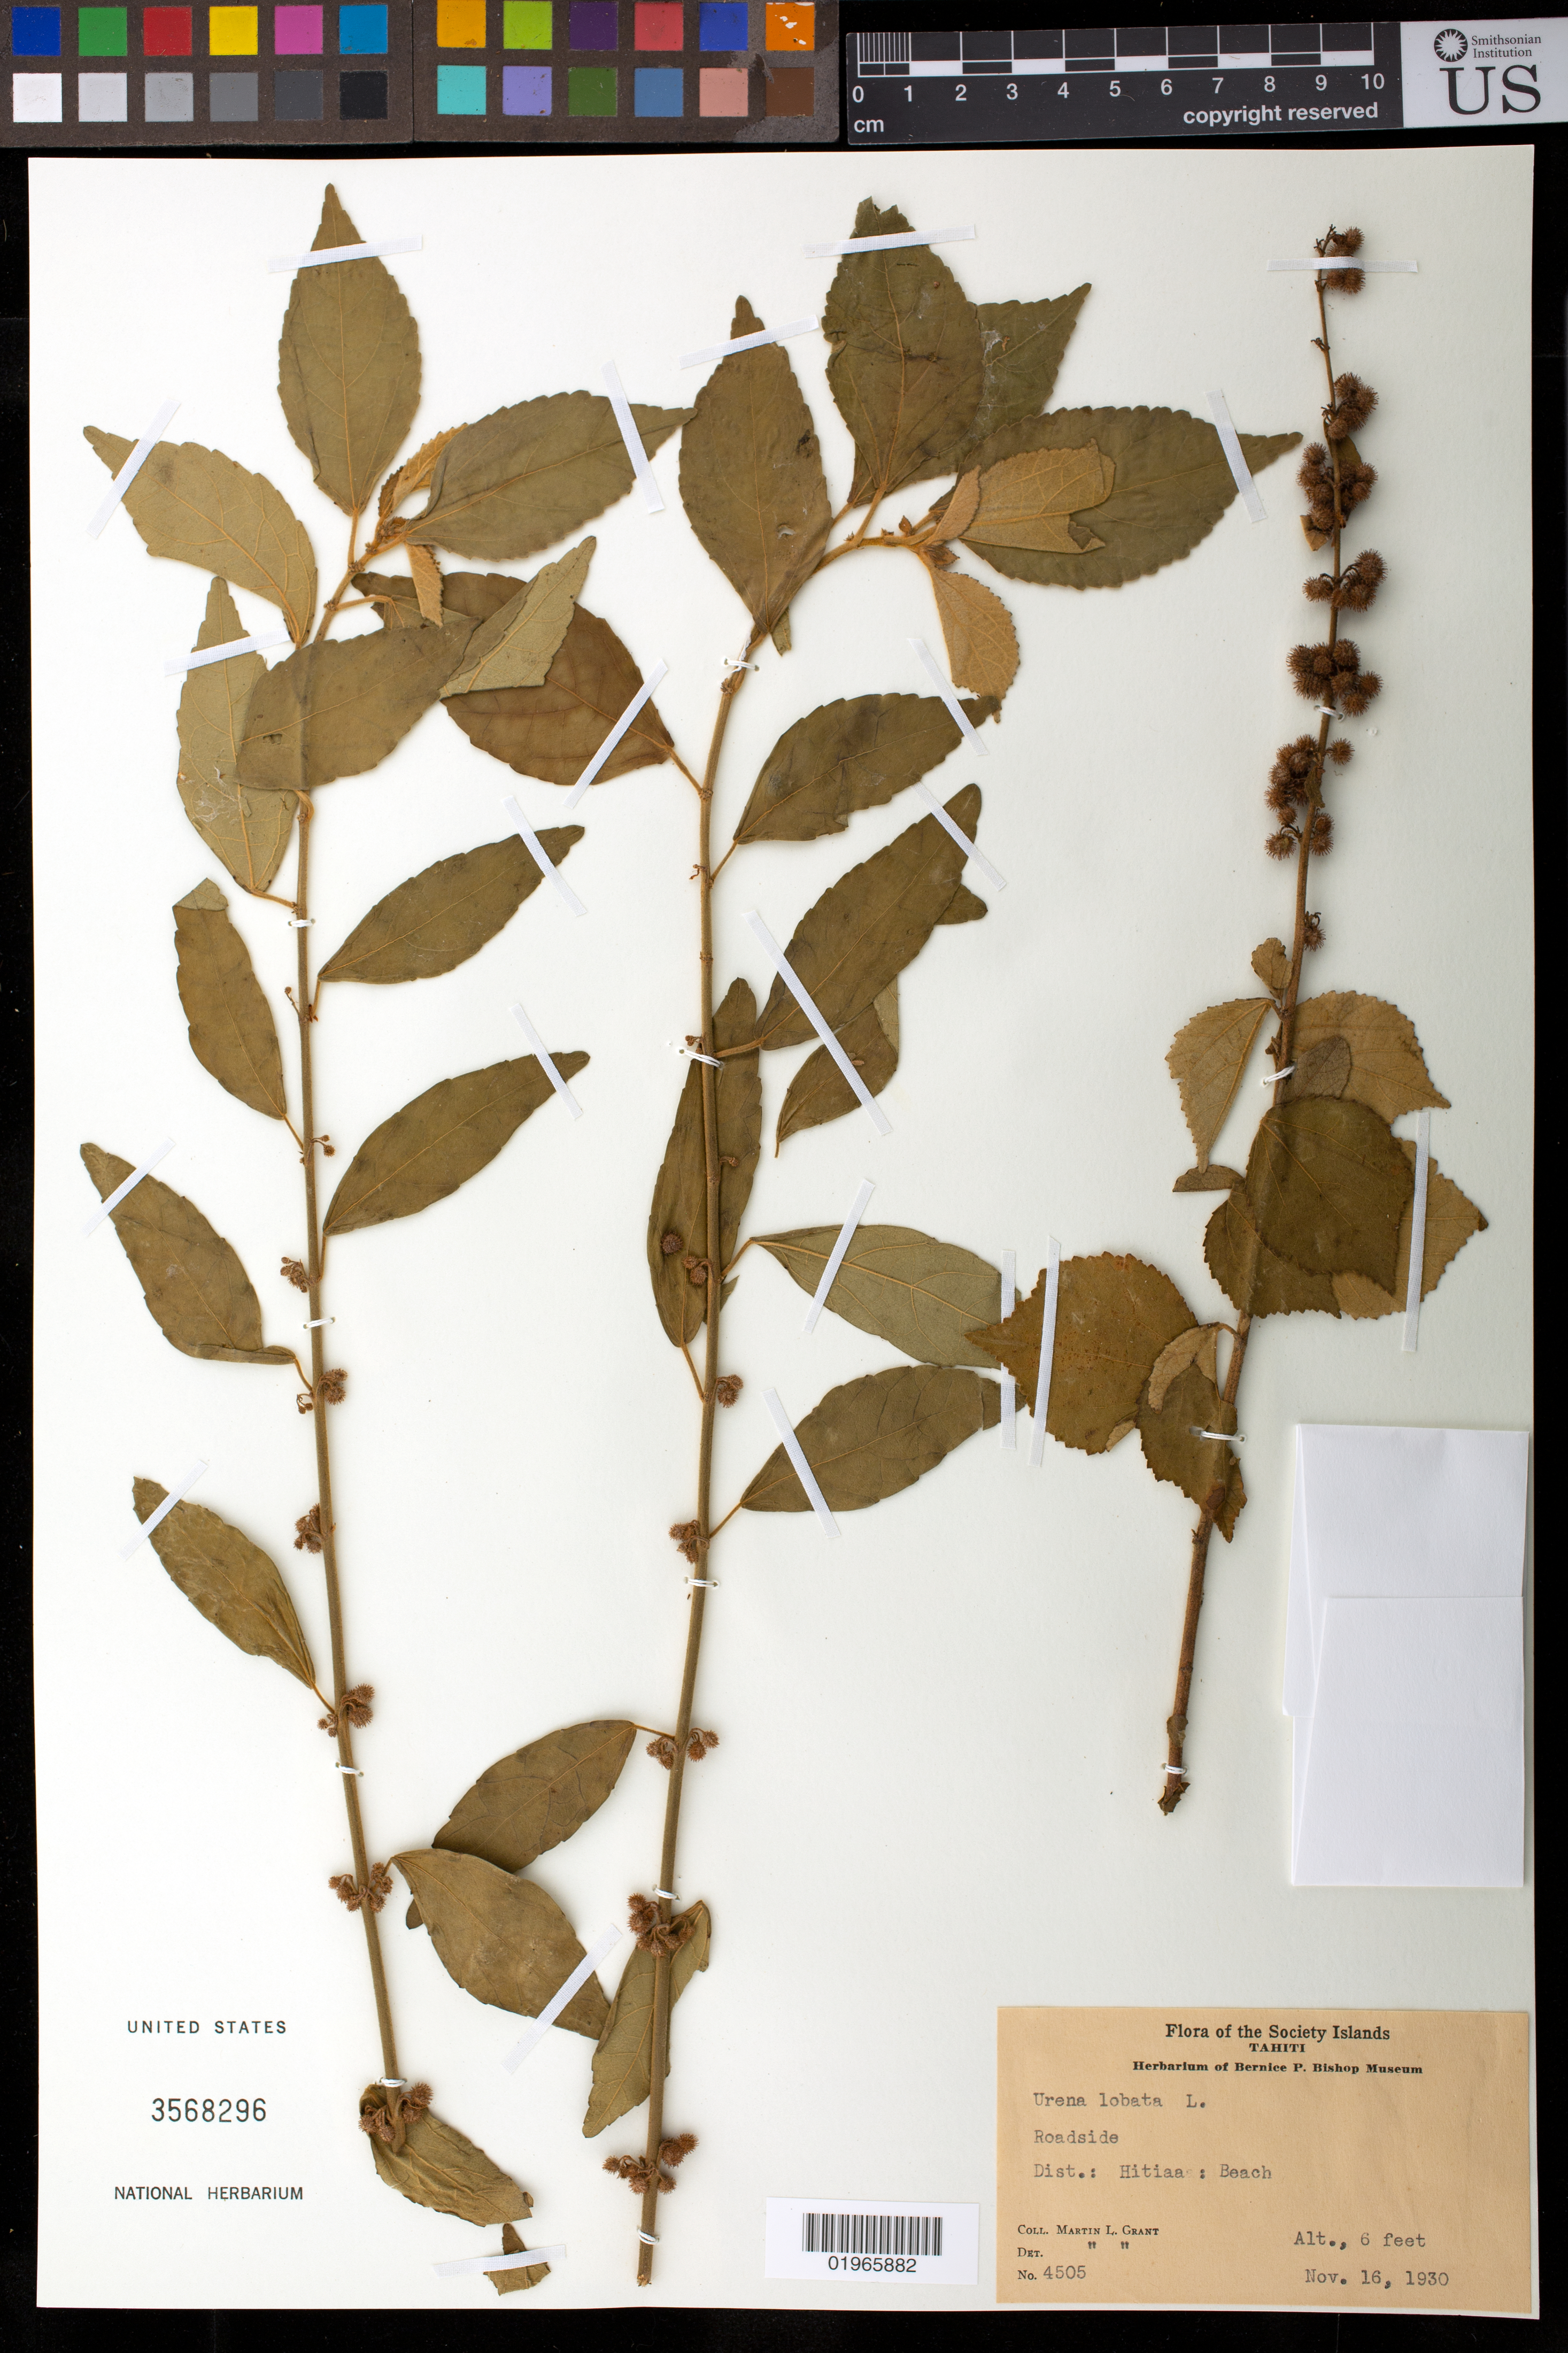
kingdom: Plantae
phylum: Tracheophyta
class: Magnoliopsida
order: Malvales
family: Malvaceae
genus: Urena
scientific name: Urena lobata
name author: L.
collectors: M. L. Grant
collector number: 4505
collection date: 1930-11-16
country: French Polynesia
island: Tahiti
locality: The Society Islands. Tahiti. Dist.: Hitiaa: Beach.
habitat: Roadside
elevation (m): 2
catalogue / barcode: US 3568296